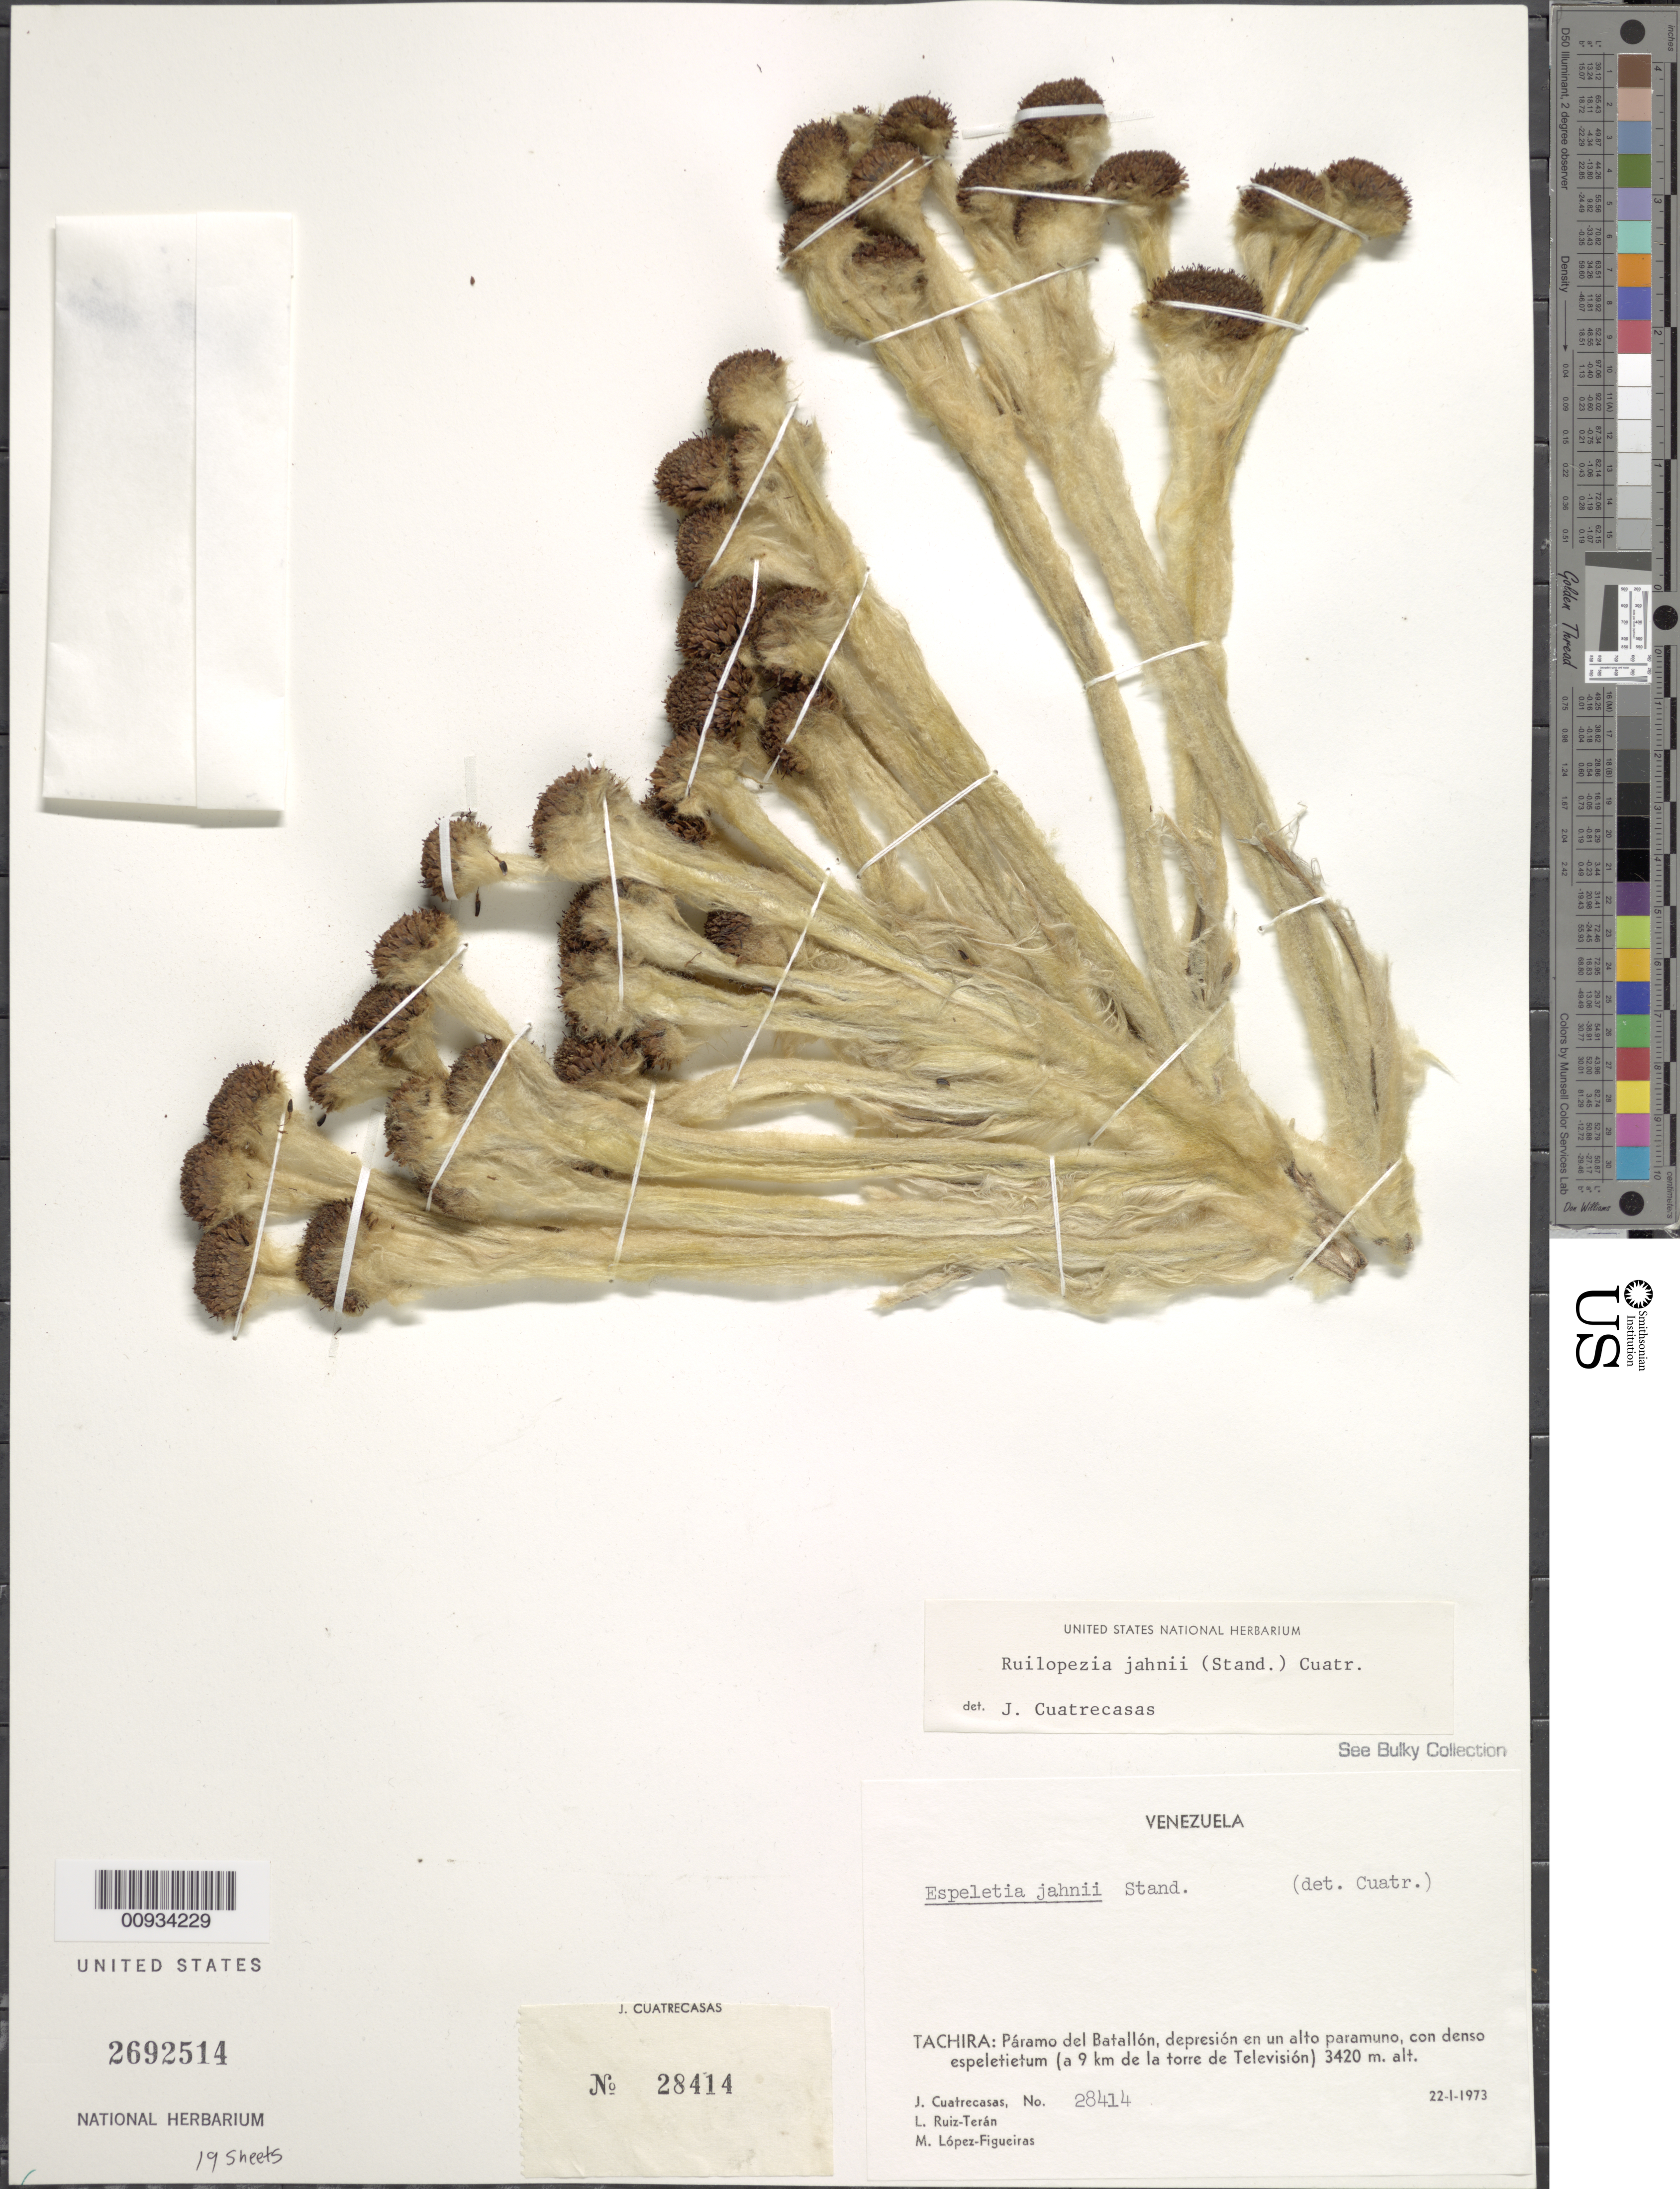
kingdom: Plantae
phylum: Tracheophyta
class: Magnoliopsida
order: Asterales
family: Asteraceae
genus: Ruilopezia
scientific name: Ruilopezia jahnii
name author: (Standl.) Cuatrec.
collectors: J. Cuatrecasas, L. E. Ruíz-Terán & M. López Figueiras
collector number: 28414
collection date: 1973-01-22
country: Venezuela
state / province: Tachira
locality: Paramo del Batallon (a 9 km de la torre de Television)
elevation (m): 3420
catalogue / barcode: US 2692514